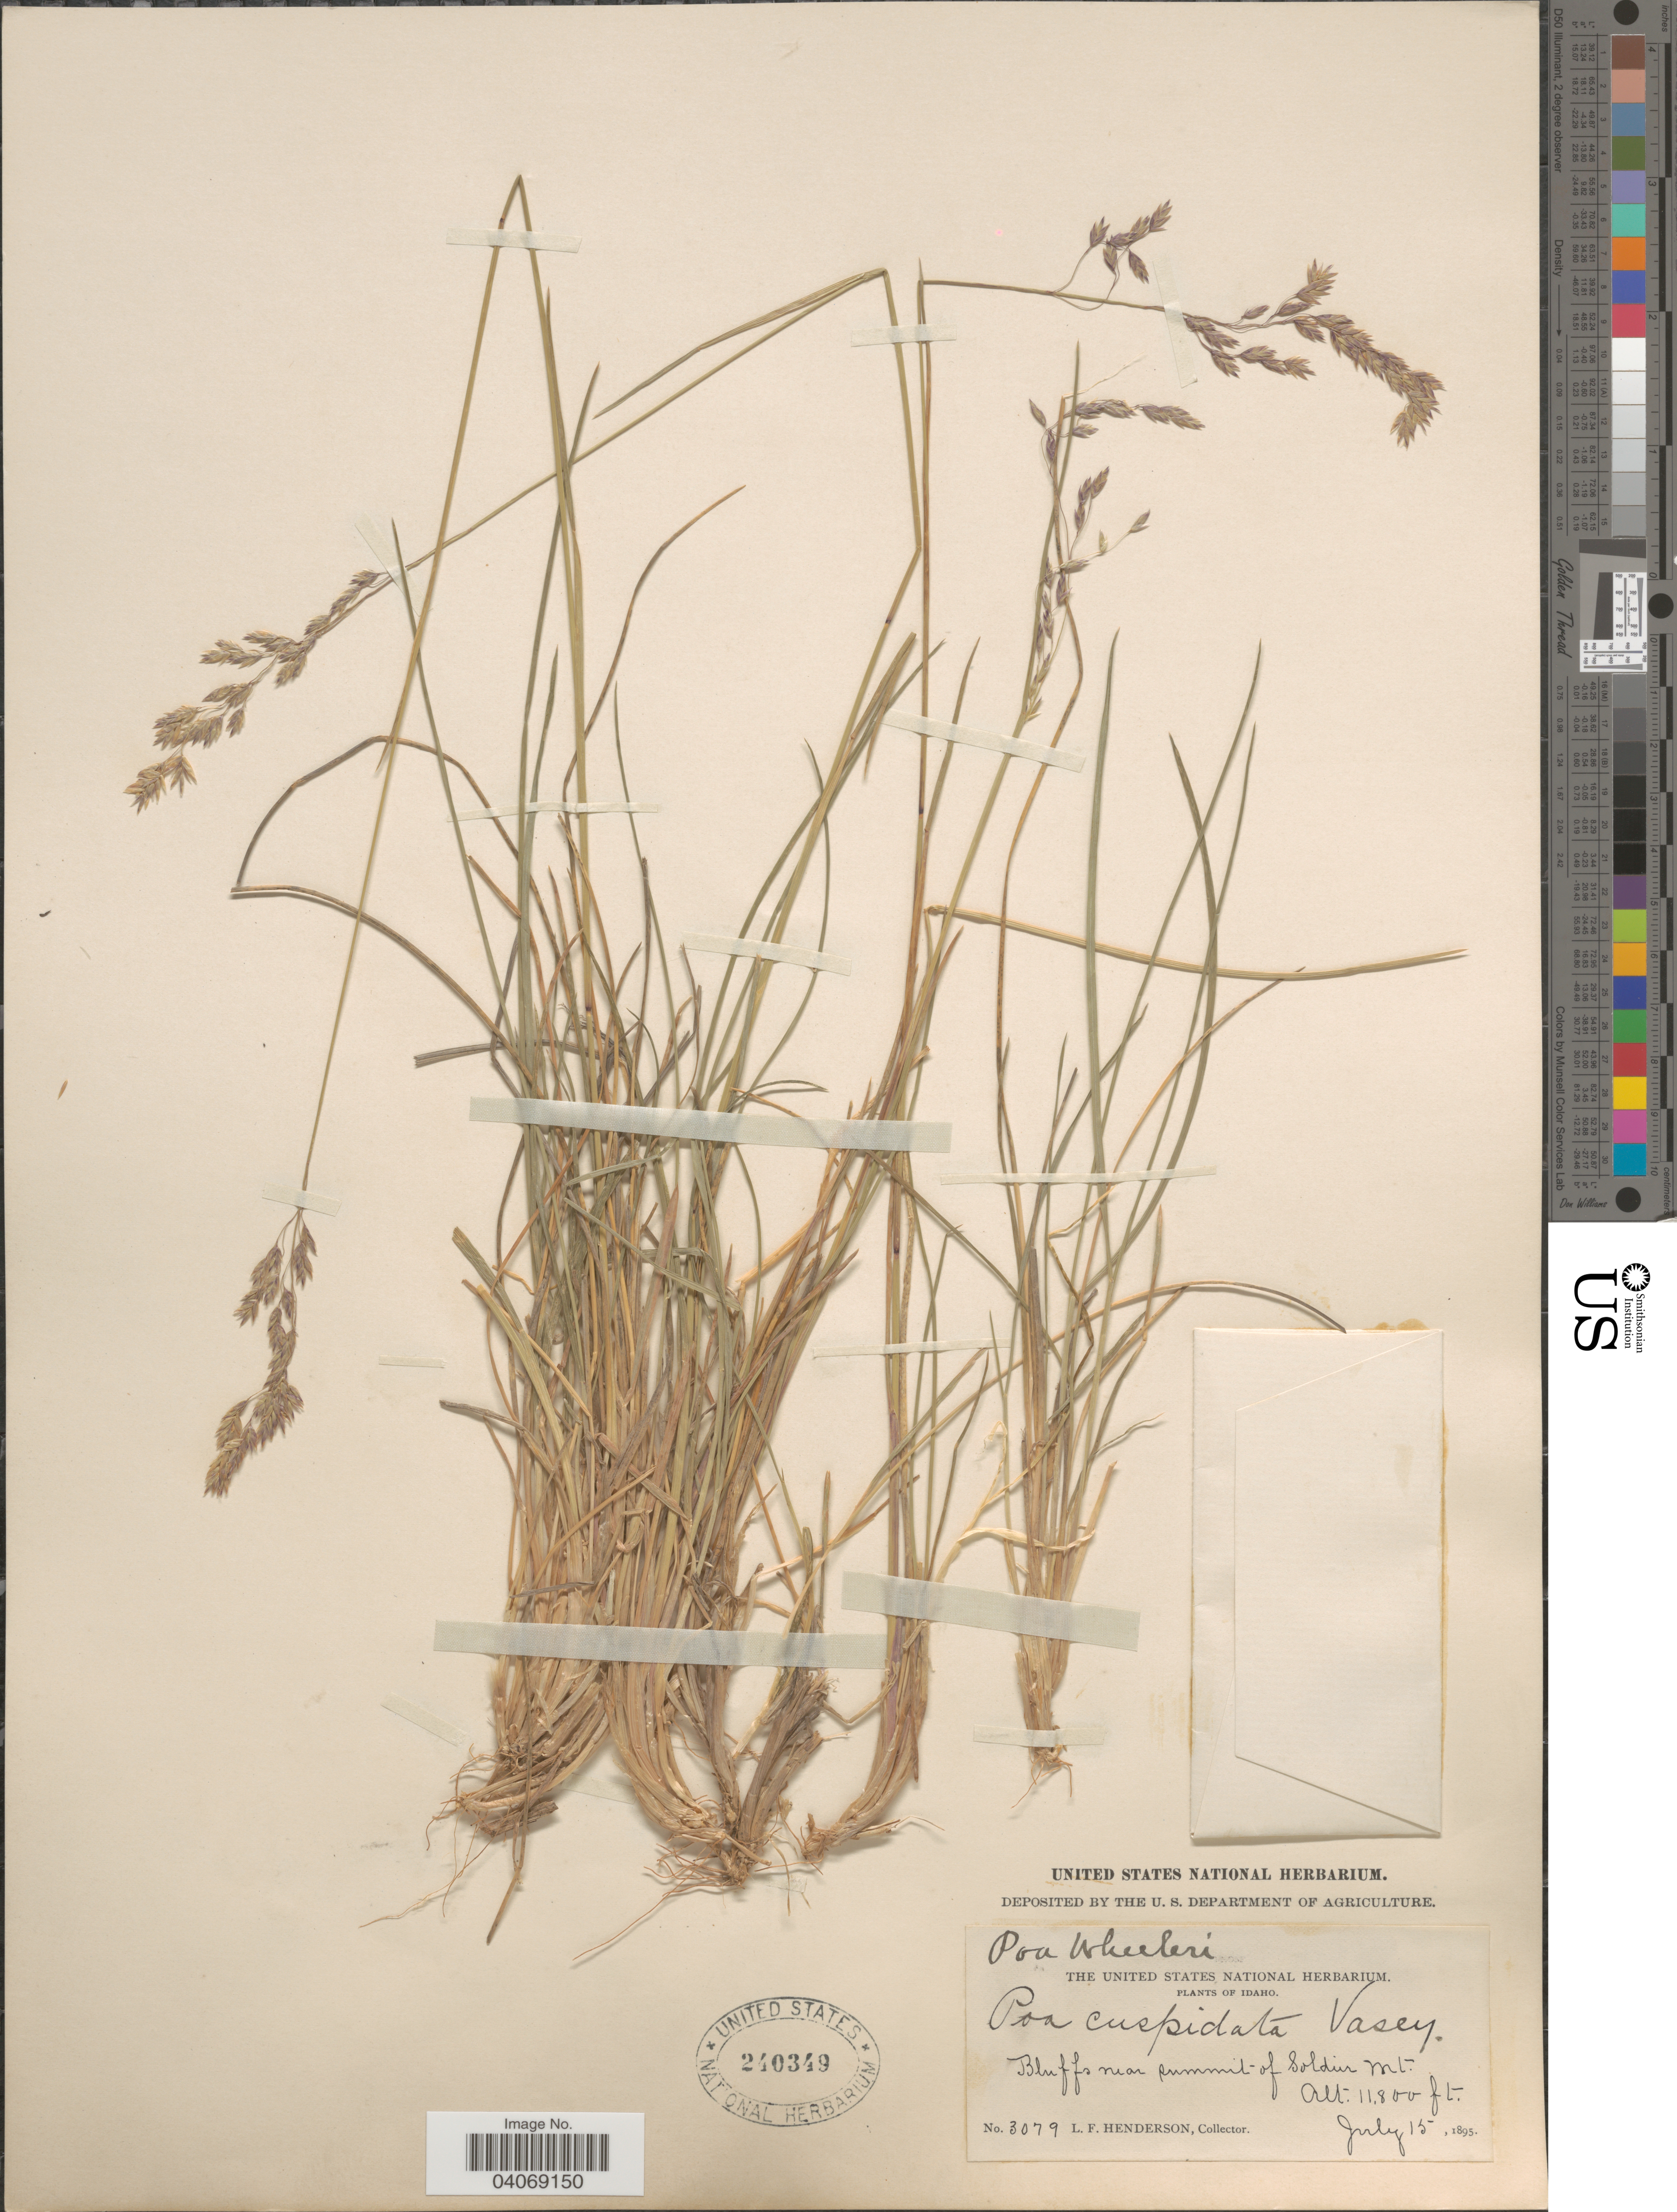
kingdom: Plantae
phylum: Tracheophyta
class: Liliopsida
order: Poales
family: Poaceae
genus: Poa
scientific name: Poa wheeleri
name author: Vasey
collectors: L. Henderson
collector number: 3079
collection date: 1895-07-15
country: United States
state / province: Idaho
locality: Bluffs near summit of Soldier Mt.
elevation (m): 3597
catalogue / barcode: US 240349